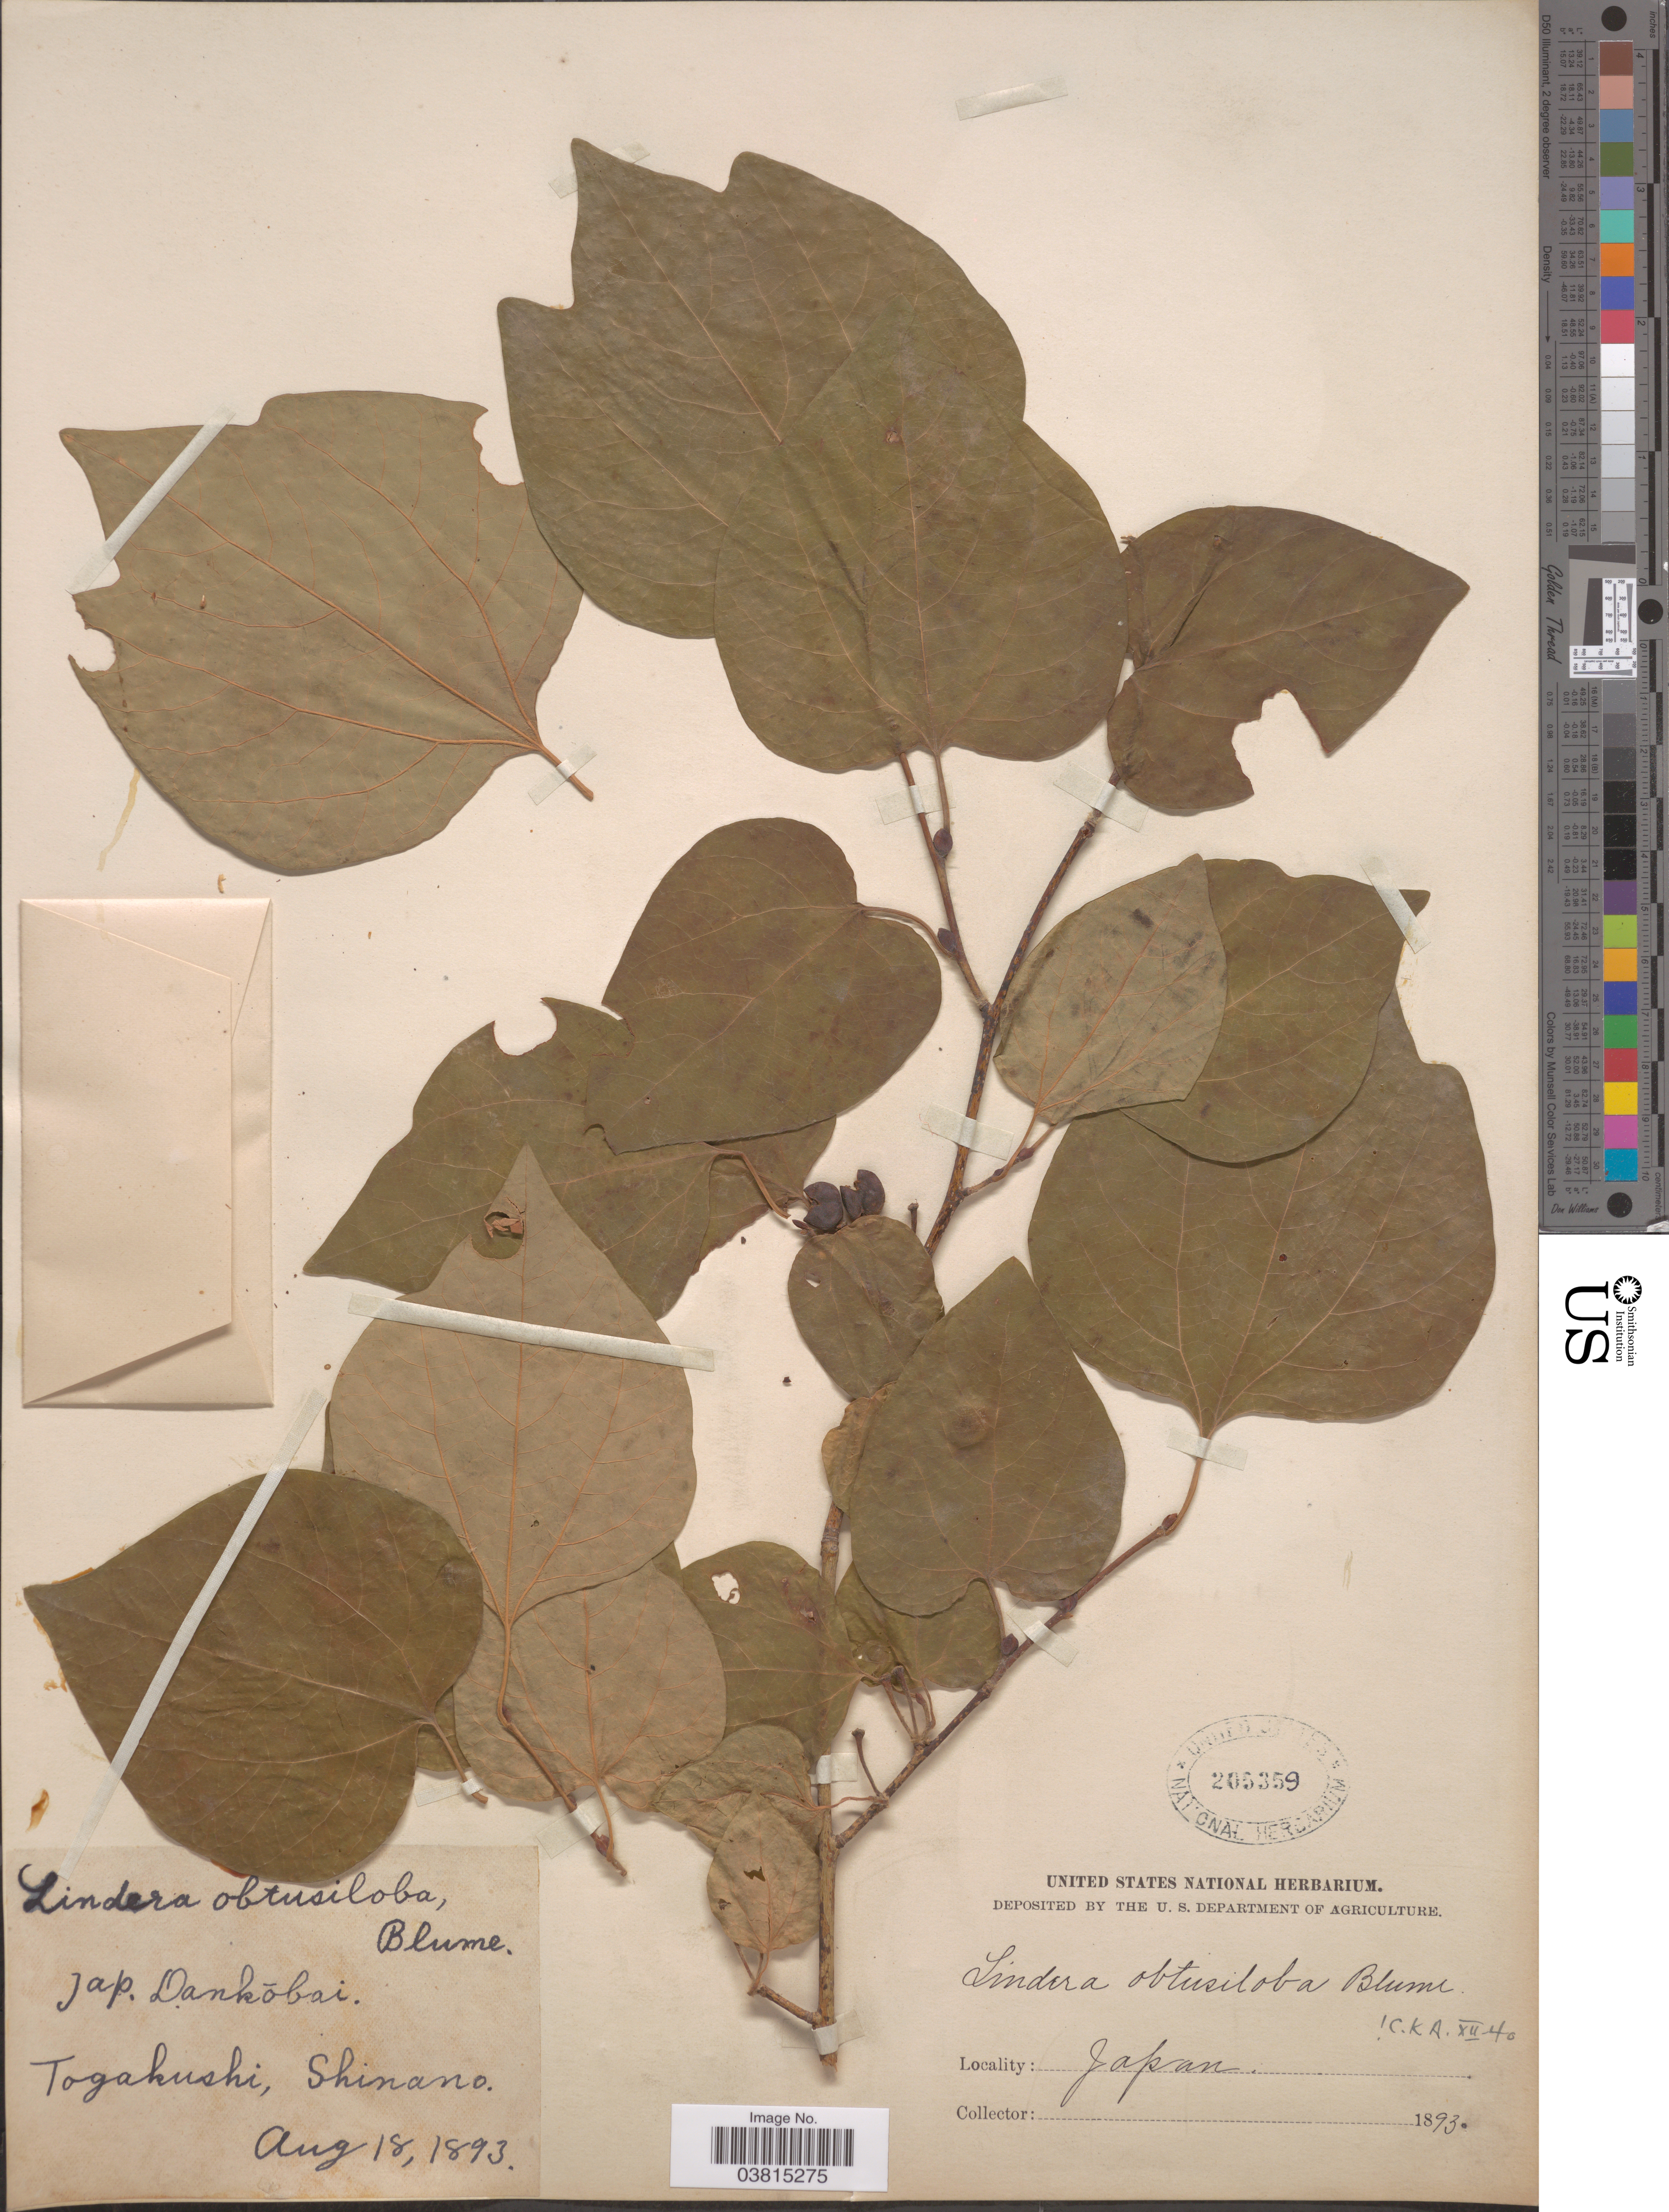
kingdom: Plantae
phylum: Tracheophyta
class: Magnoliopsida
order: Laurales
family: Lauraceae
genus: Lindera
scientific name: Lindera obtusiloba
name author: Blume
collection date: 1893-08-18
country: Japan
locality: Togakusi, Shinano.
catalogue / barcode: US 205359